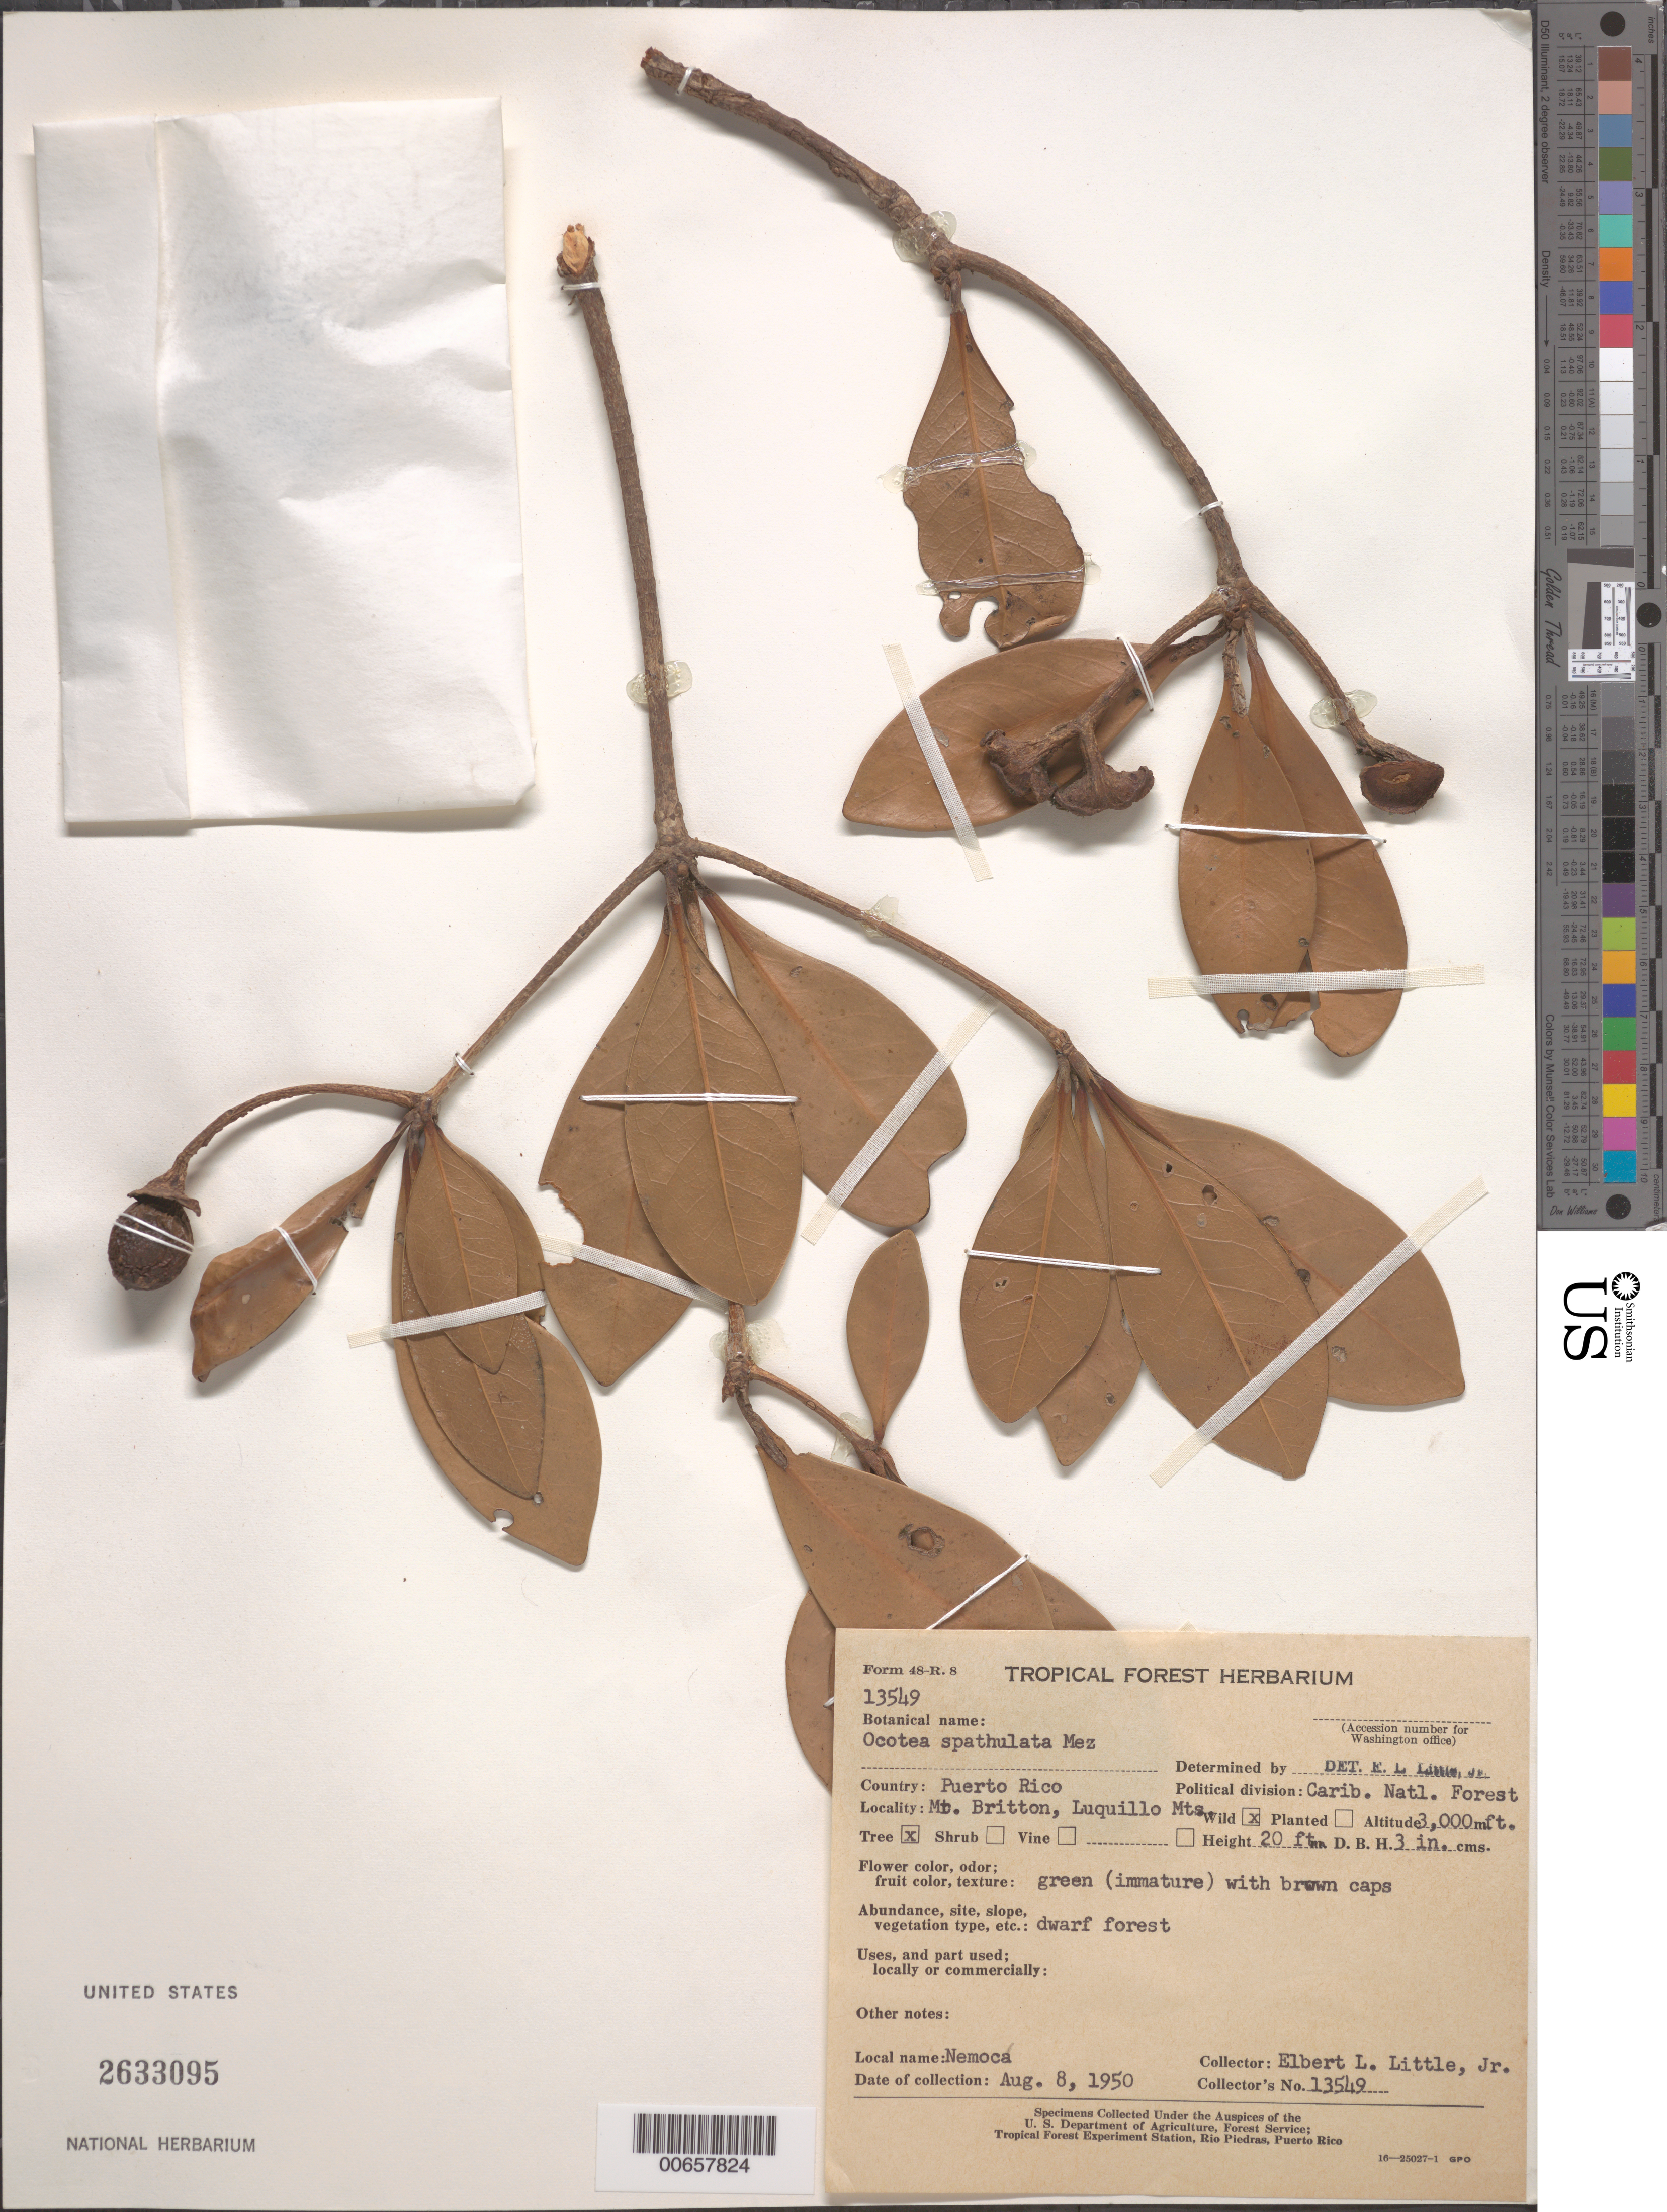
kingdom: Plantae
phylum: Tracheophyta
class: Magnoliopsida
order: Laurales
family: Lauraceae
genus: Ocotea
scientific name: Ocotea spathulata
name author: Mez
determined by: Little, Elbert L., Jr., (FSSR), United States Department of Agriculture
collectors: E. L. Little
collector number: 13549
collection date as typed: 08 Aug 1950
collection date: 1950-08-08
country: Puerto Rico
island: Greater Antilles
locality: Carib. Natl. Forest, Mt. Britton, Luquillo Mts.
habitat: Dwarf forest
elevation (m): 914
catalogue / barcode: US 2633095